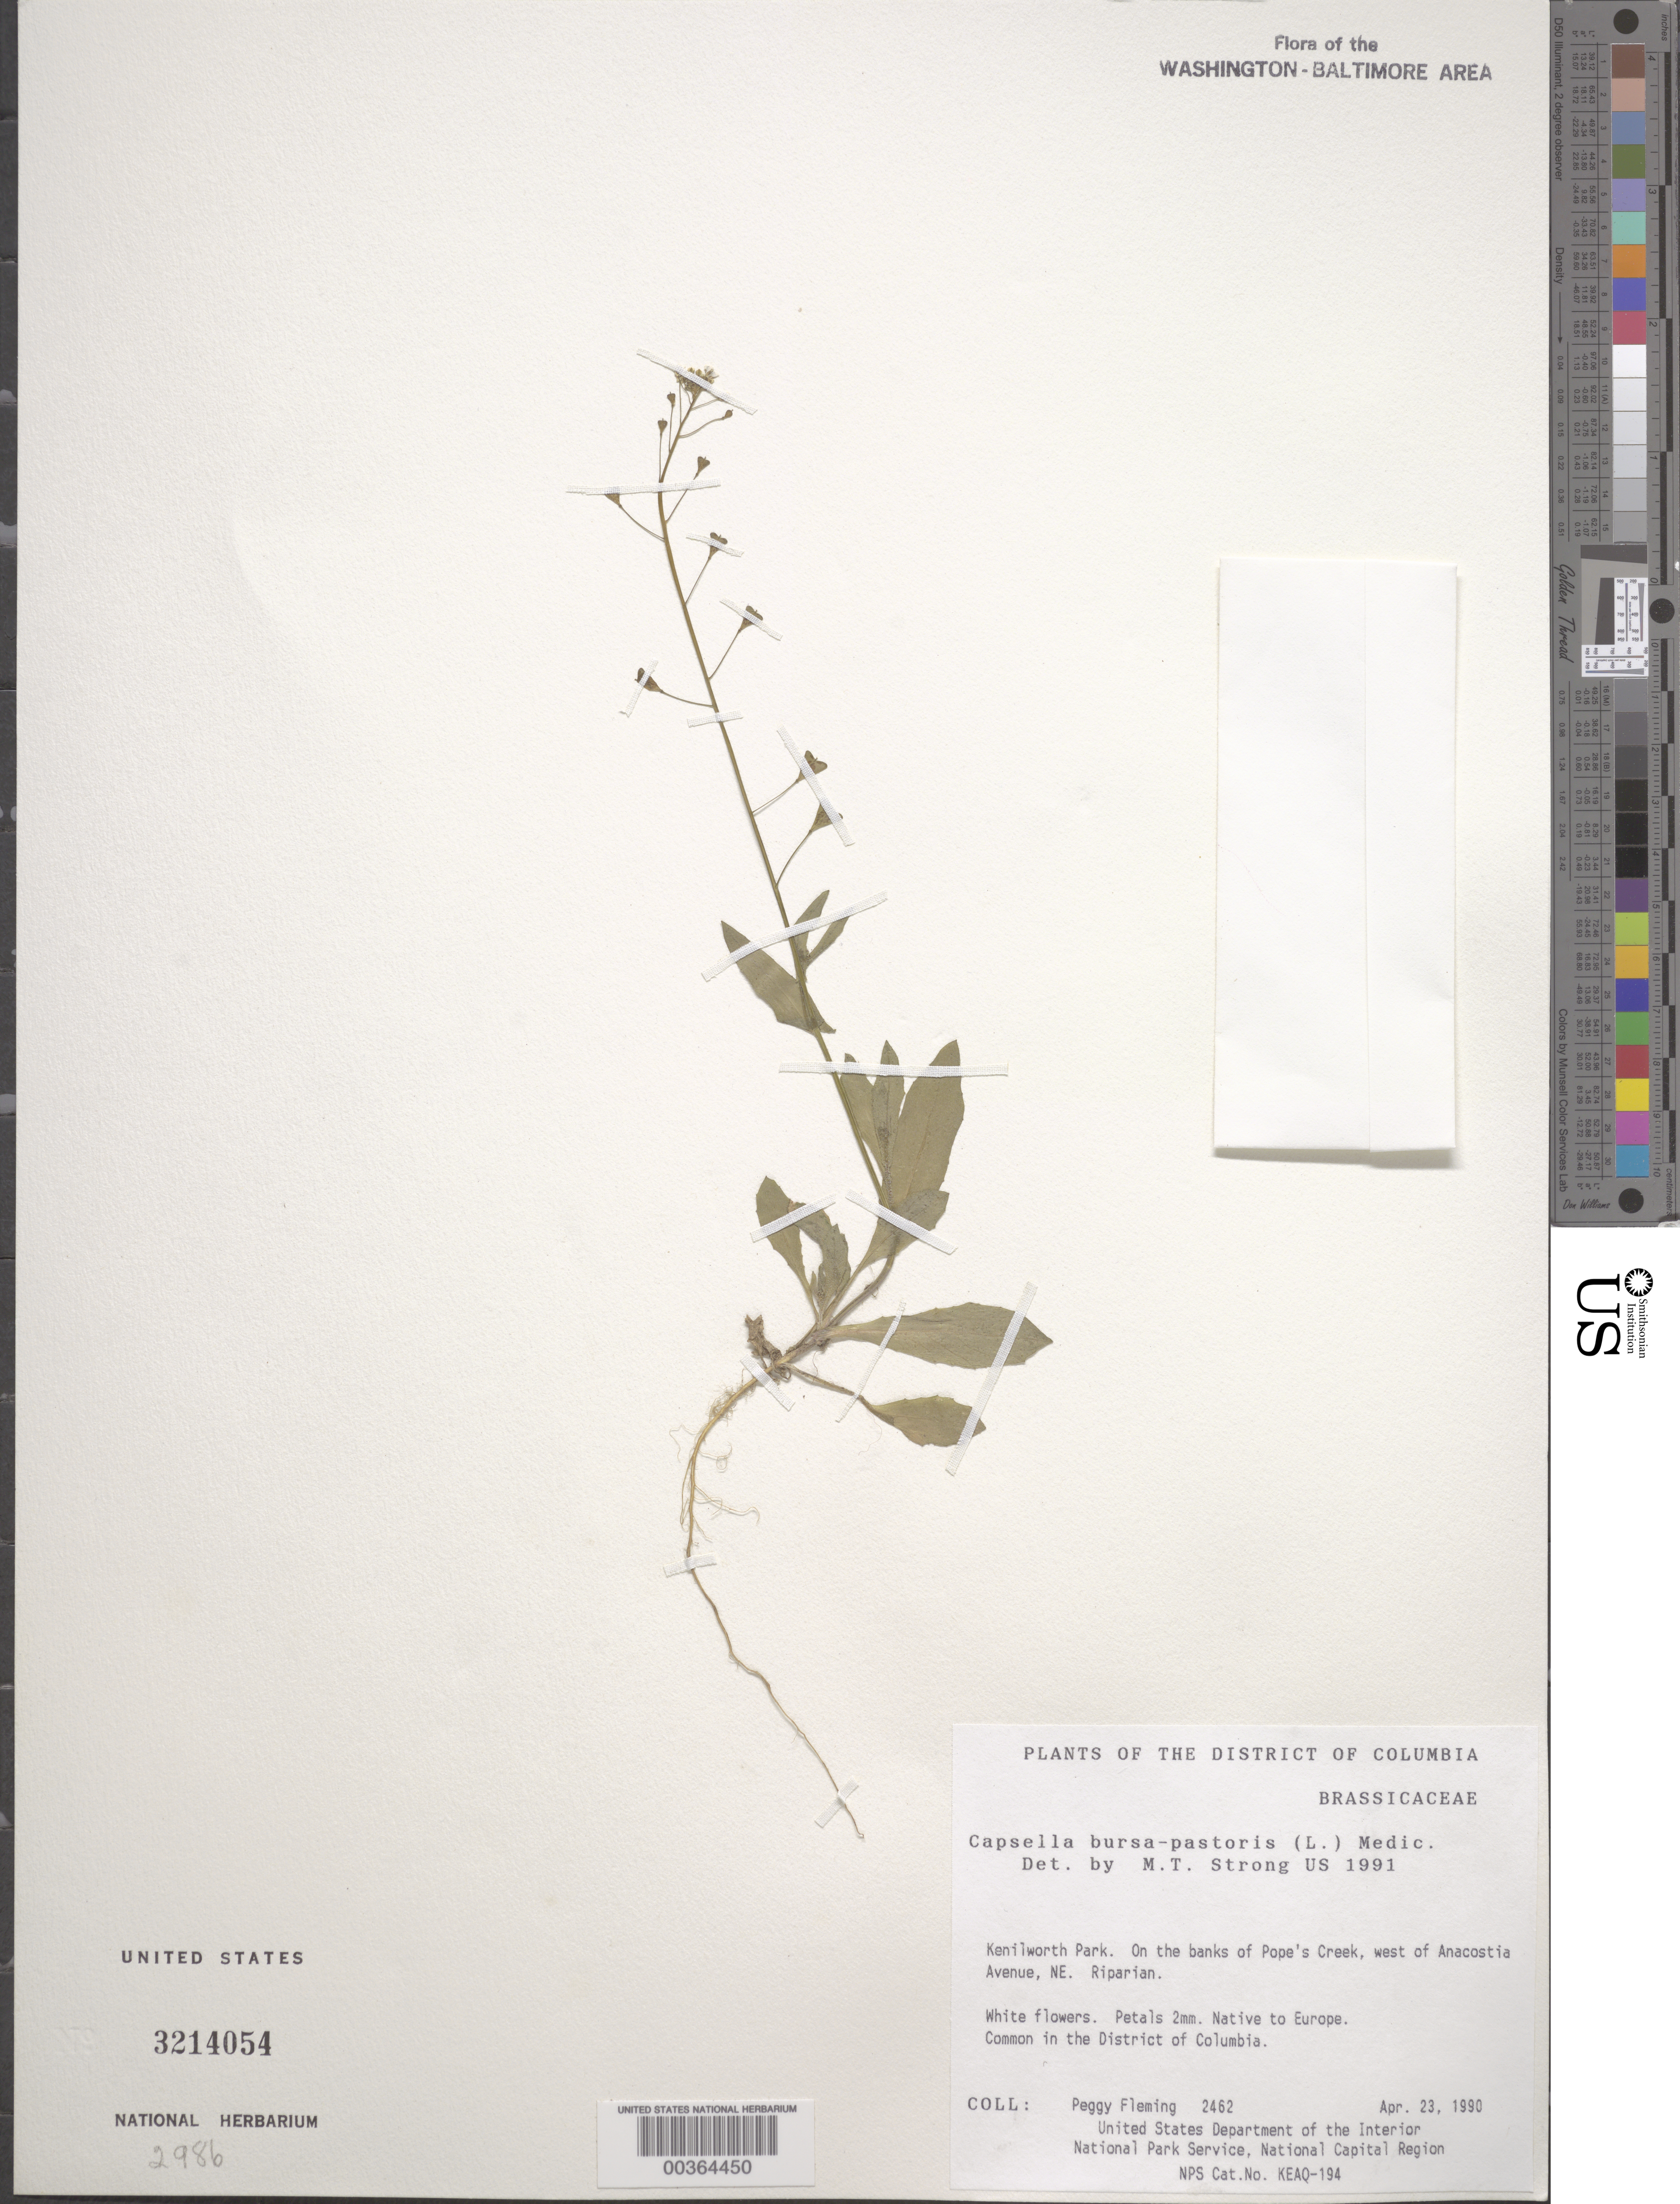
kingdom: Plantae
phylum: Tracheophyta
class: Magnoliopsida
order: Brassicales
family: Brassicaceae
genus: Capsella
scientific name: Capsella bursa-pastoris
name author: (L.) Medik.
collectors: P. Fleming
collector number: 2320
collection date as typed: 07 Aug 1989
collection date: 1989-08-07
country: United States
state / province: District of Columbia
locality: Kenilworth Park, on Banks of Pope's Creek, W of Anacostia Ave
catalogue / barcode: US 3214054